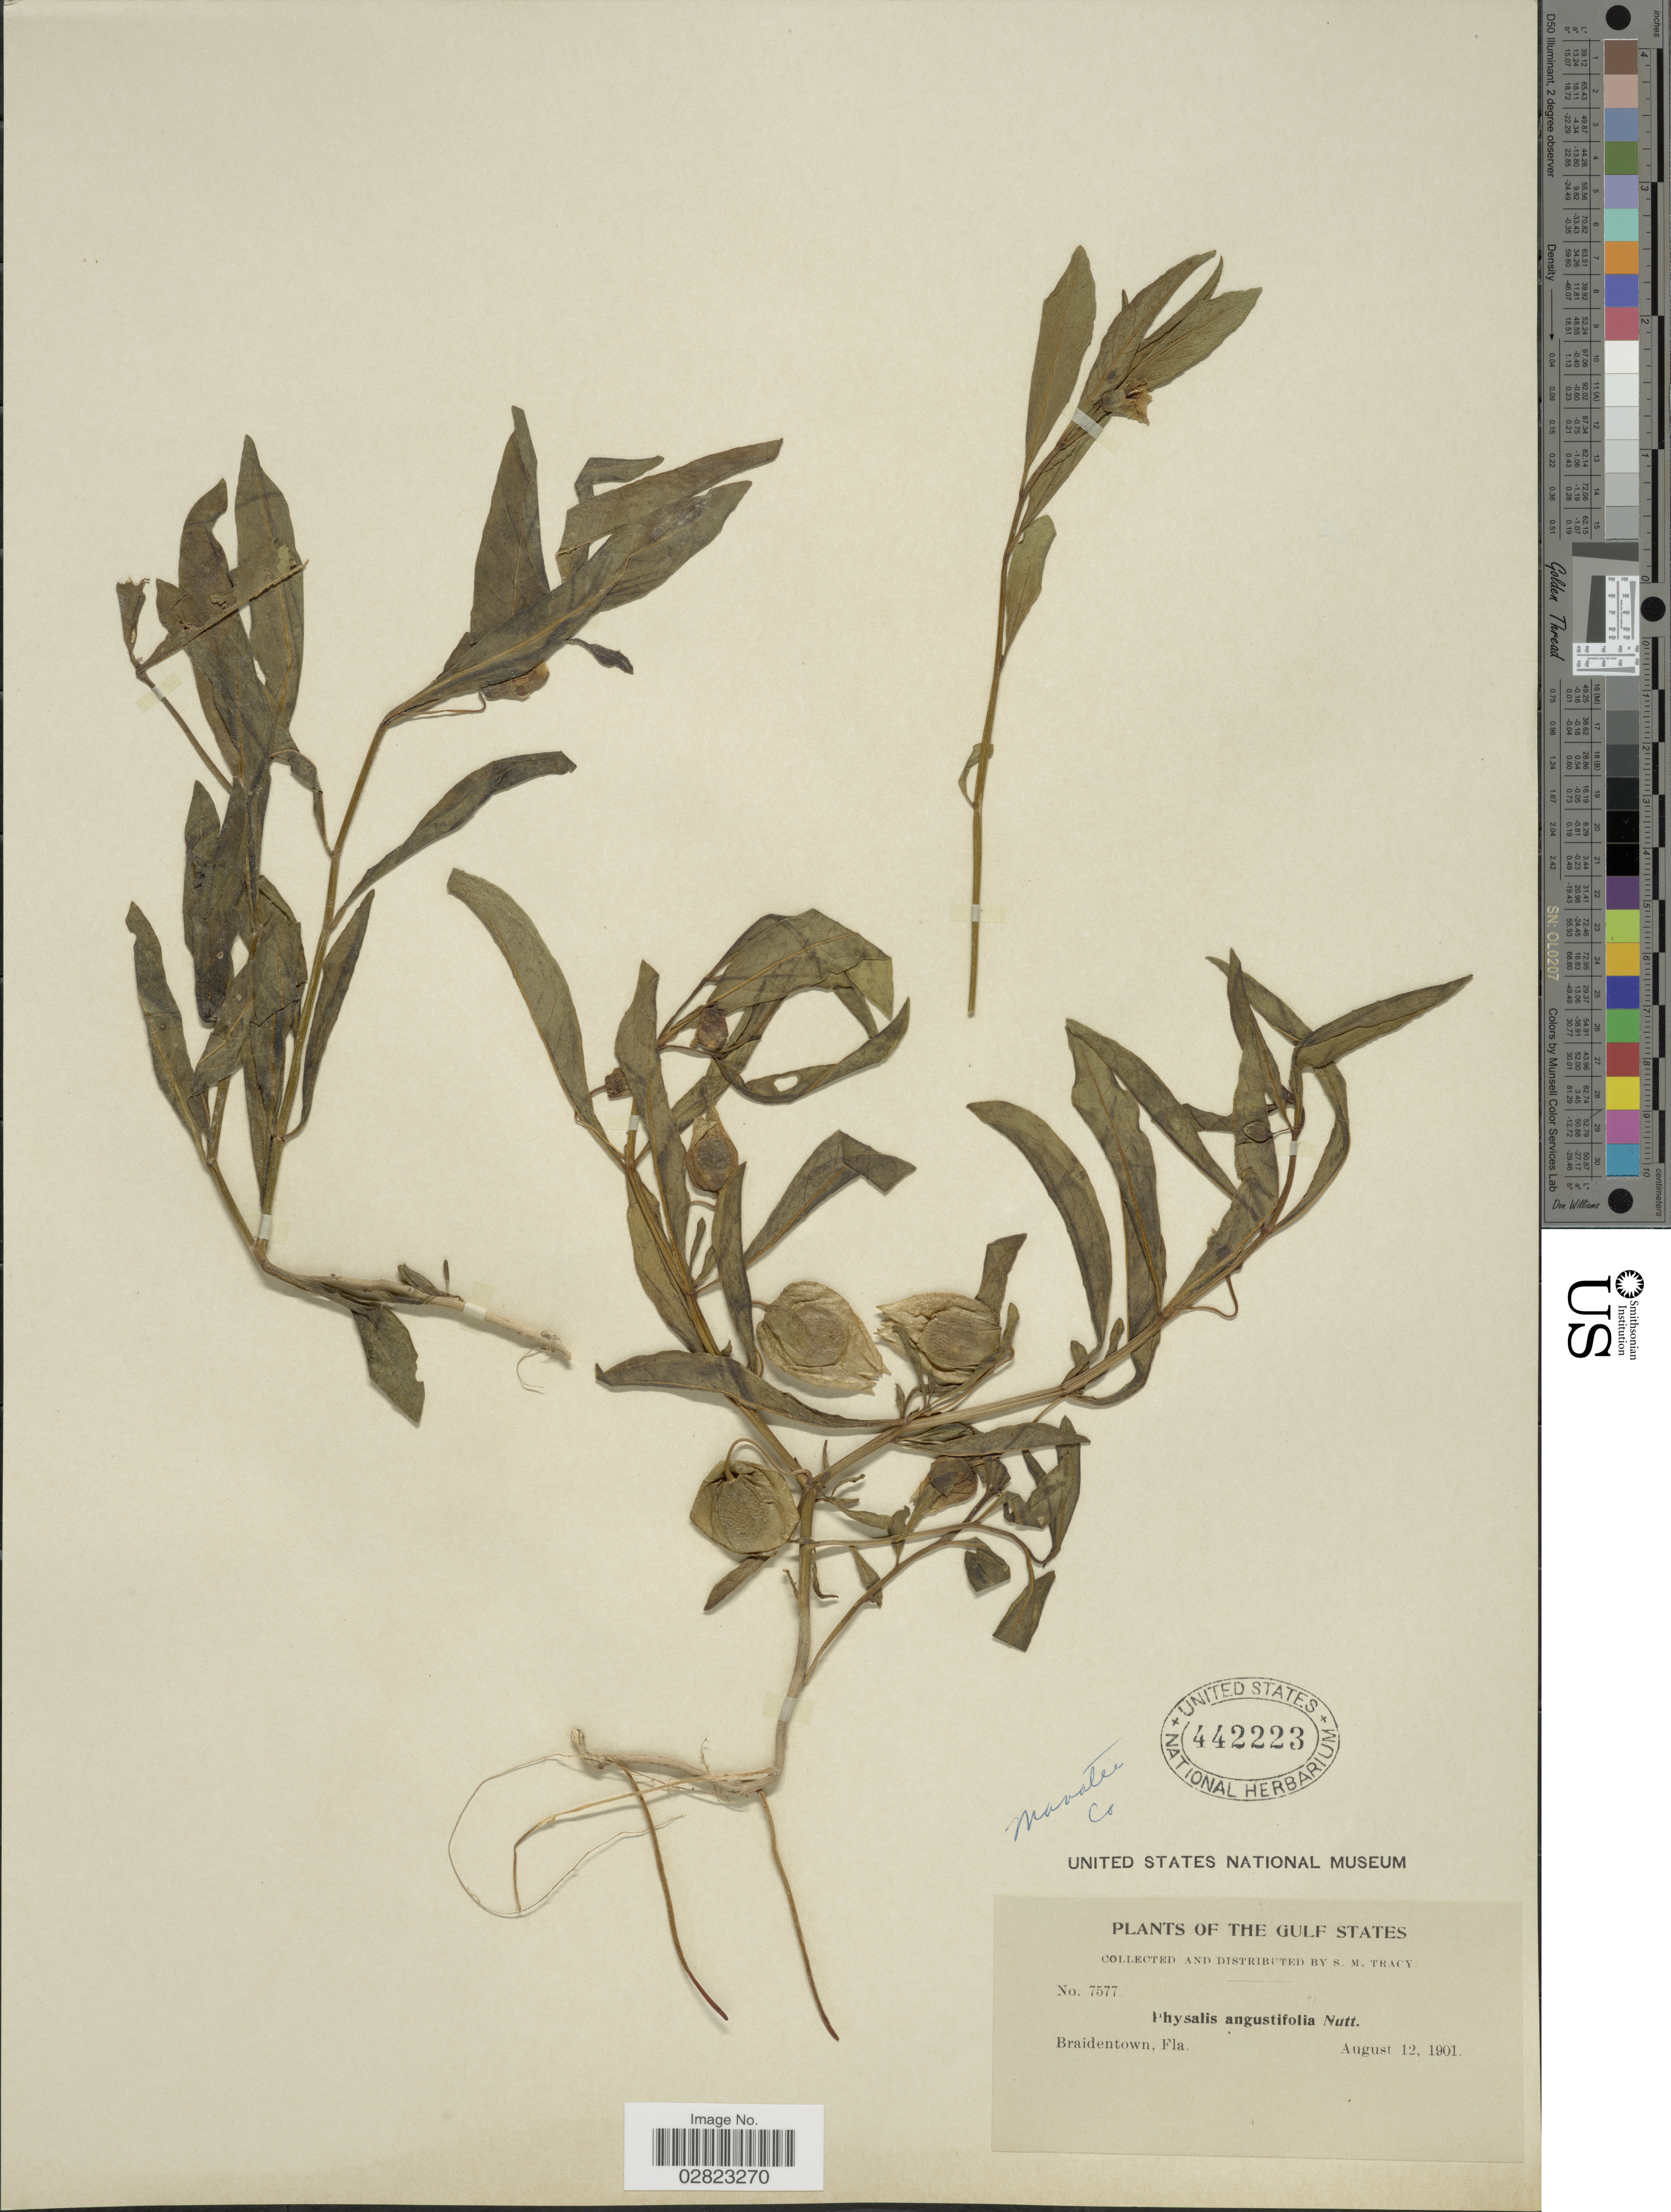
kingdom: Plantae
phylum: Tracheophyta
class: Magnoliopsida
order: Solanales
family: Solanaceae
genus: Physalis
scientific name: Physalis elliottii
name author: Kunze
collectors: S. M. Tracy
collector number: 7577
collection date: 1901-08-12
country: United States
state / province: Florida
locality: Gulf States. Braidentown. Manatee Co.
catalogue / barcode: US 442223